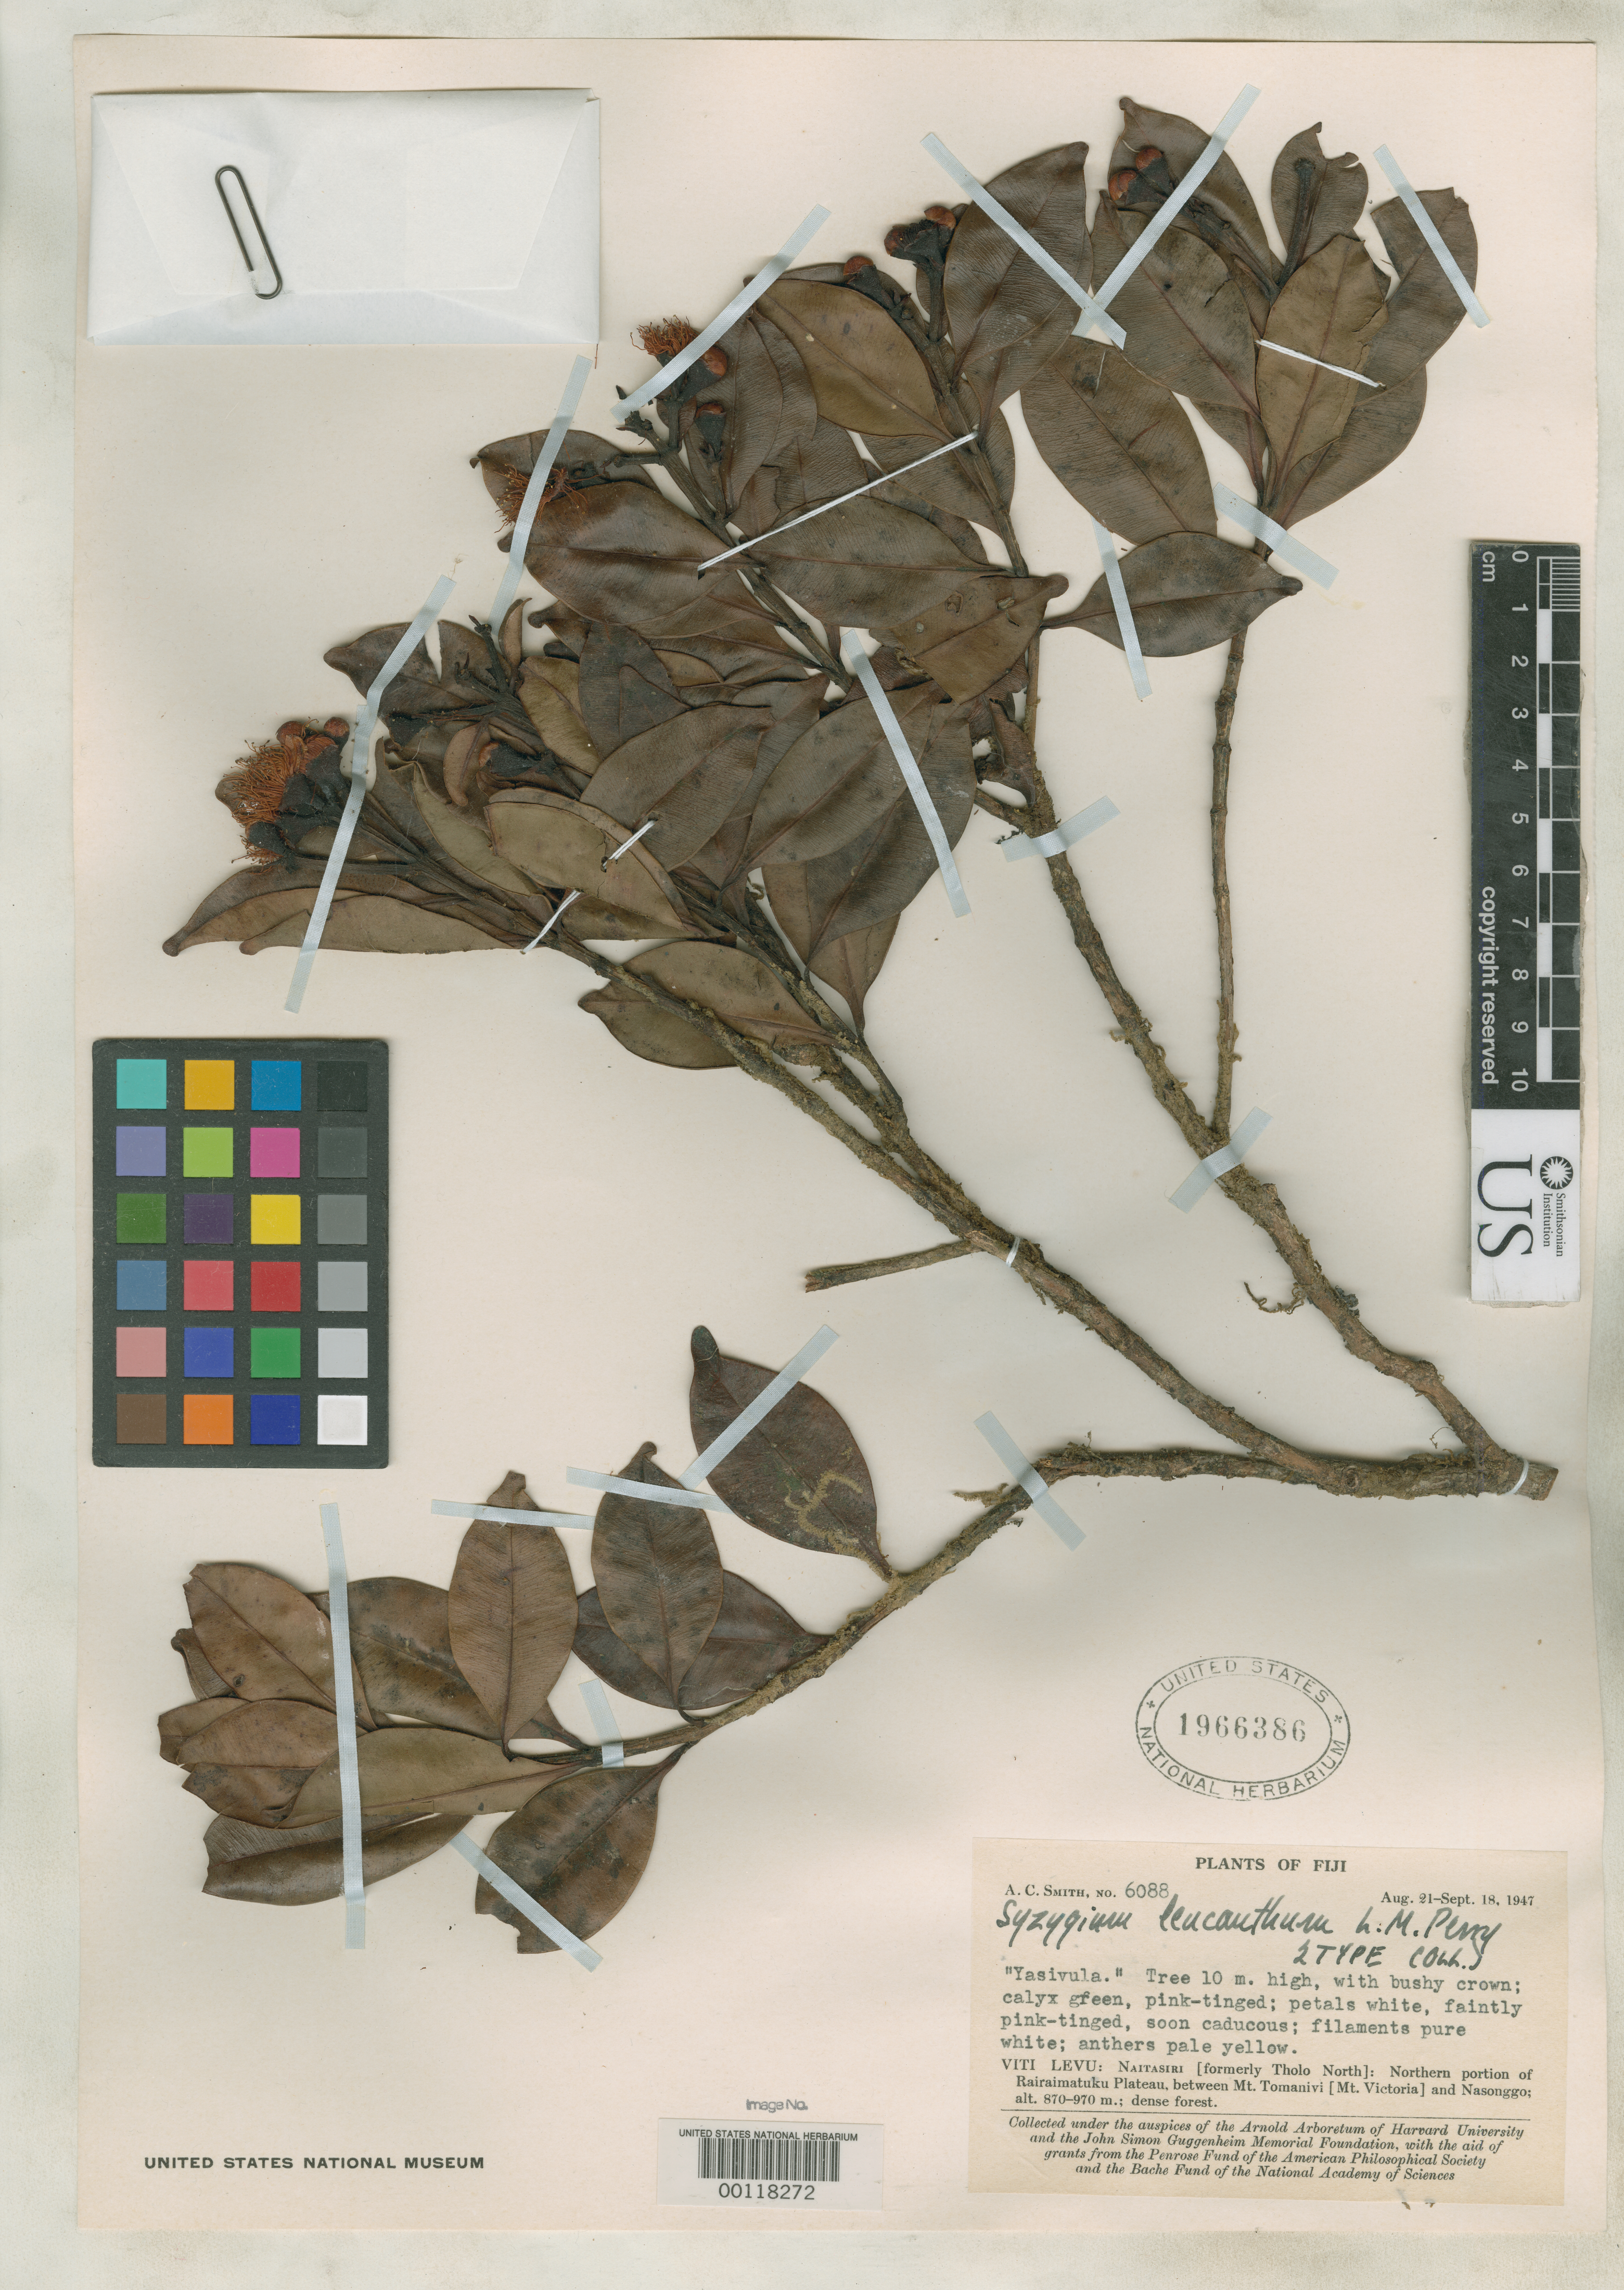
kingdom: Plantae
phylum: Tracheophyta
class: Magnoliopsida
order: Myrtales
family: Myrtaceae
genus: Syzygium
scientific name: Syzygium leucanthum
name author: L.M. Perry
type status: Isotype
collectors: A. C. Smith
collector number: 6088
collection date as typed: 21 Aug 1947 to 18 Sep 1947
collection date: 1947-08-21/1947-09-18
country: Fiji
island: Viti Levu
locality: Naitasiri, Rairaimatuku Plateau between Mt. Tomanivi and Nasonggo. [Viti Levu Group]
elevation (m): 870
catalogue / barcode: US 1966386